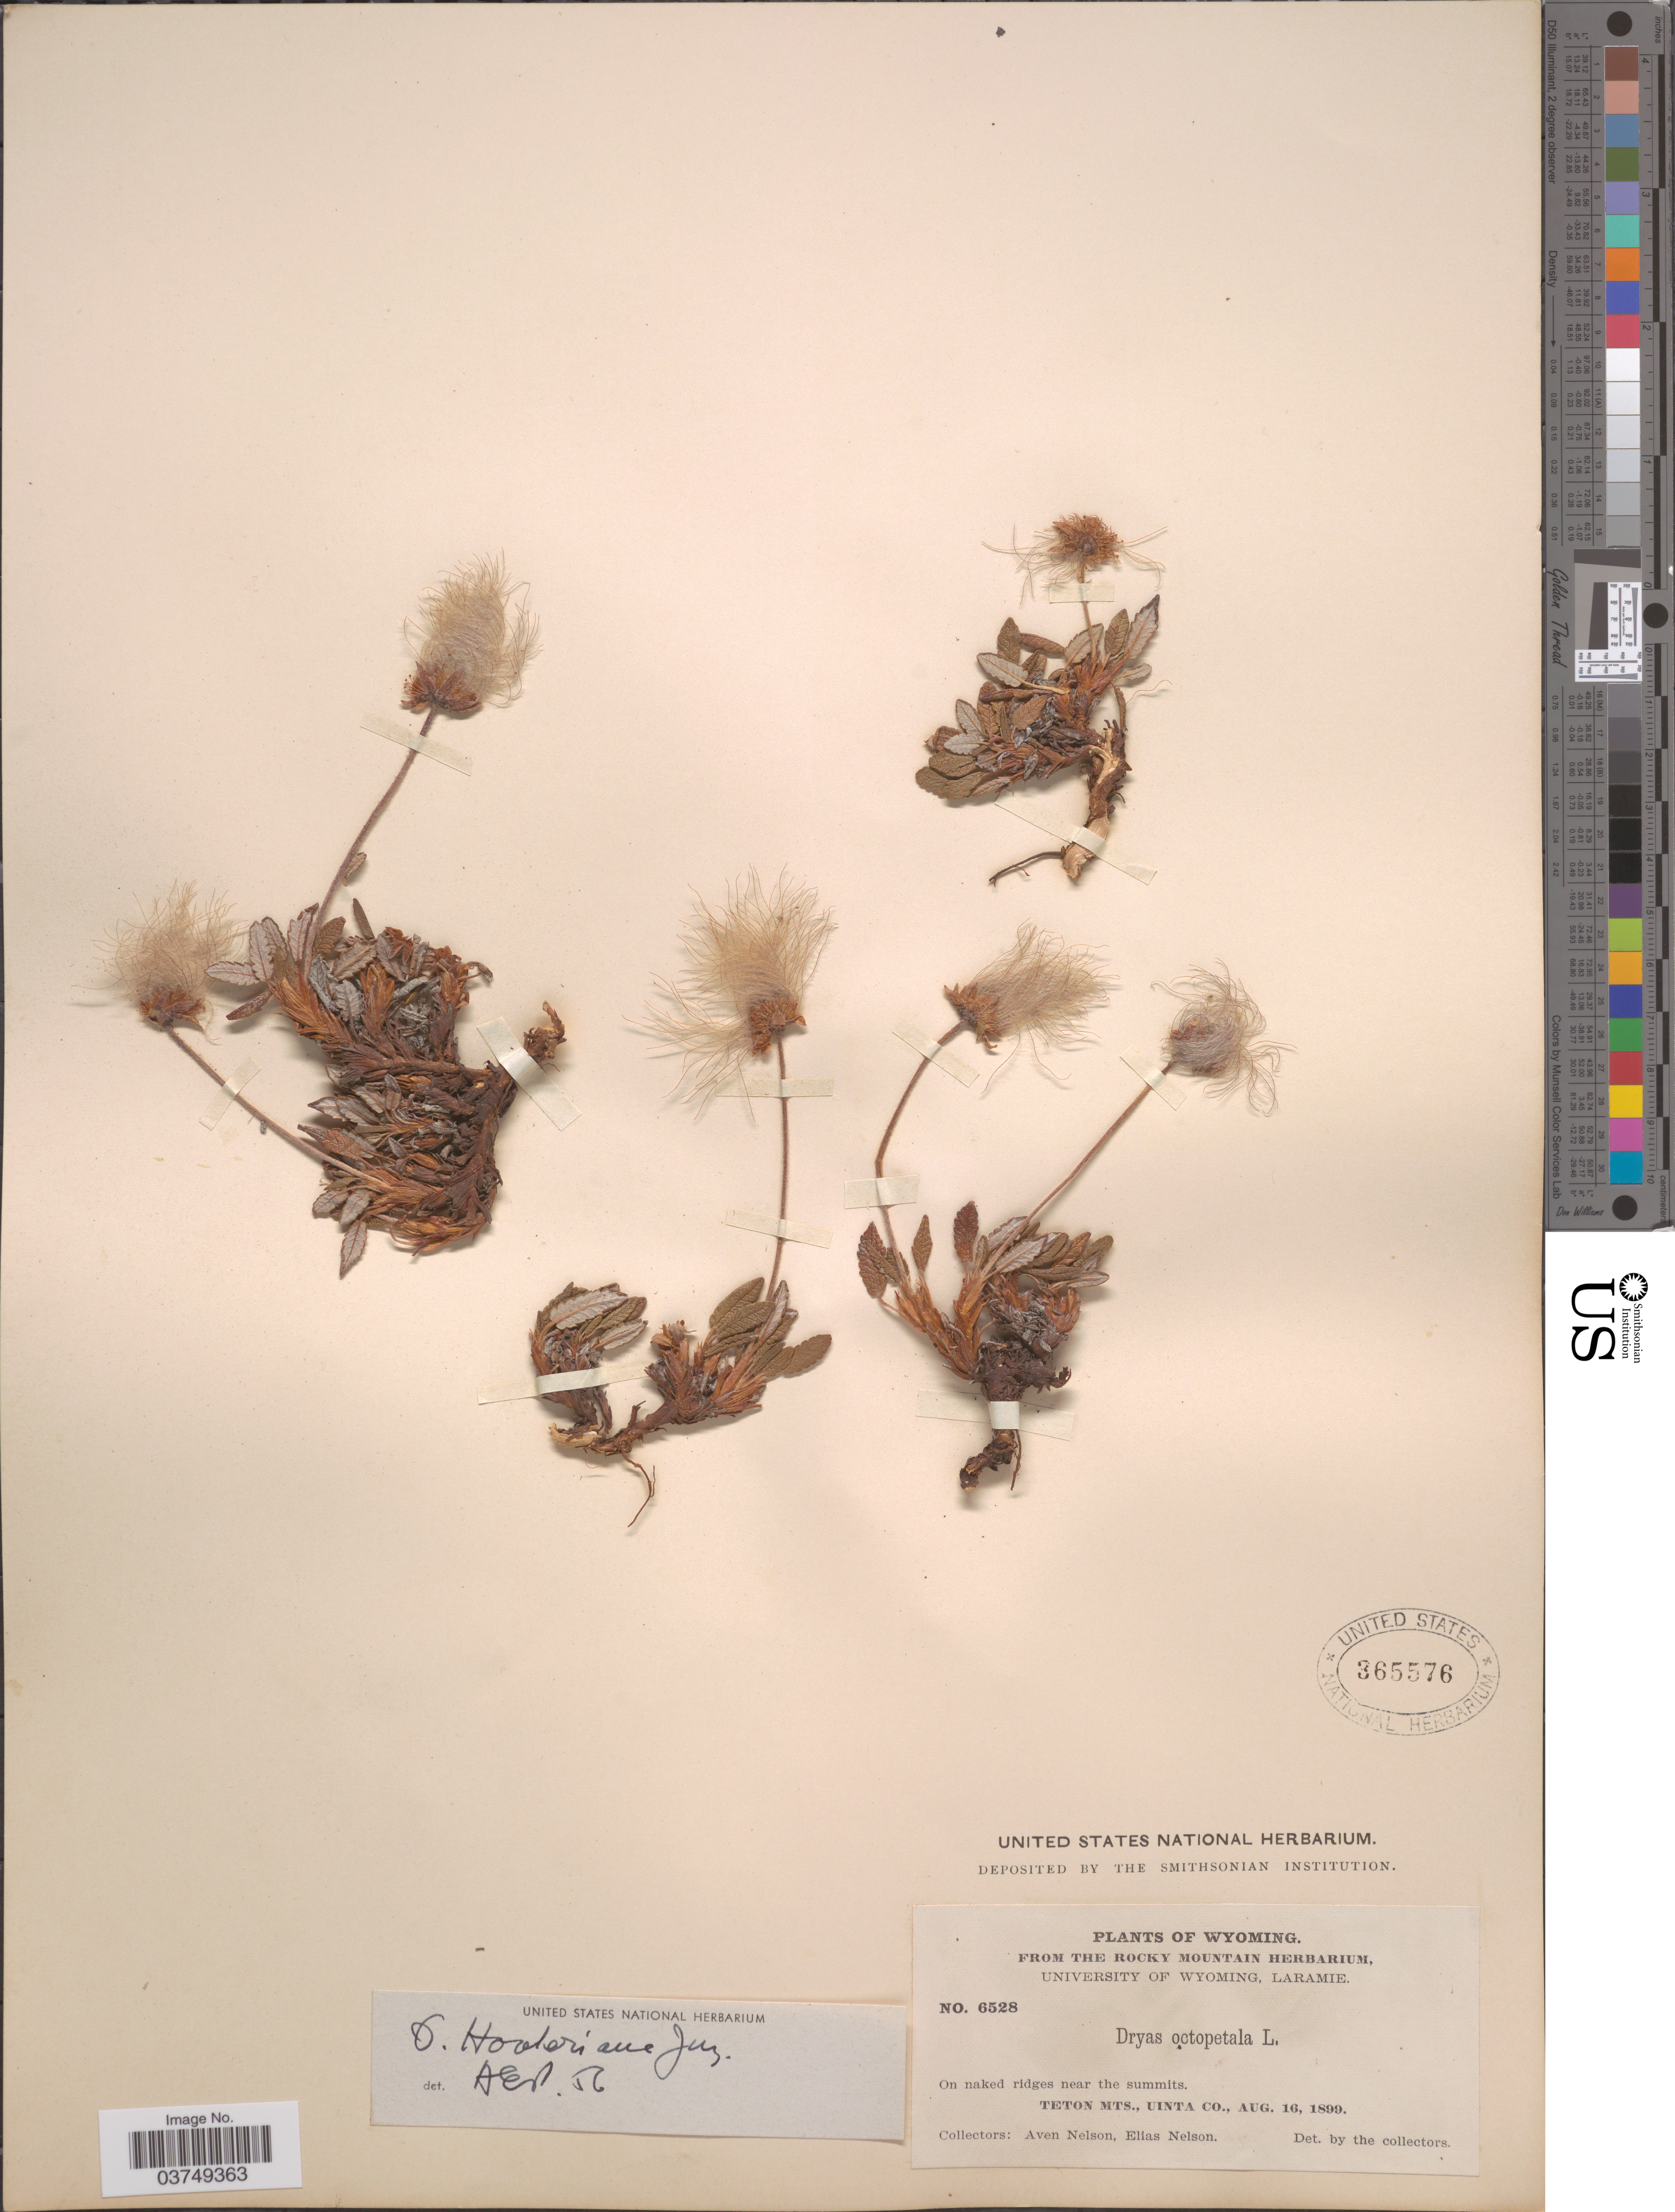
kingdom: Plantae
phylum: Tracheophyta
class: Magnoliopsida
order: Rosales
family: Rosaceae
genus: Dryas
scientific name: Dryas hookeriana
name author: Juz.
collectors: A. Nelson & E. Nelson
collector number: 6528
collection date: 1899-08-16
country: United States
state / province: Wyoming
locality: On naked ridges near the summits. Teton Mts., Uinta Co.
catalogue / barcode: US 365576